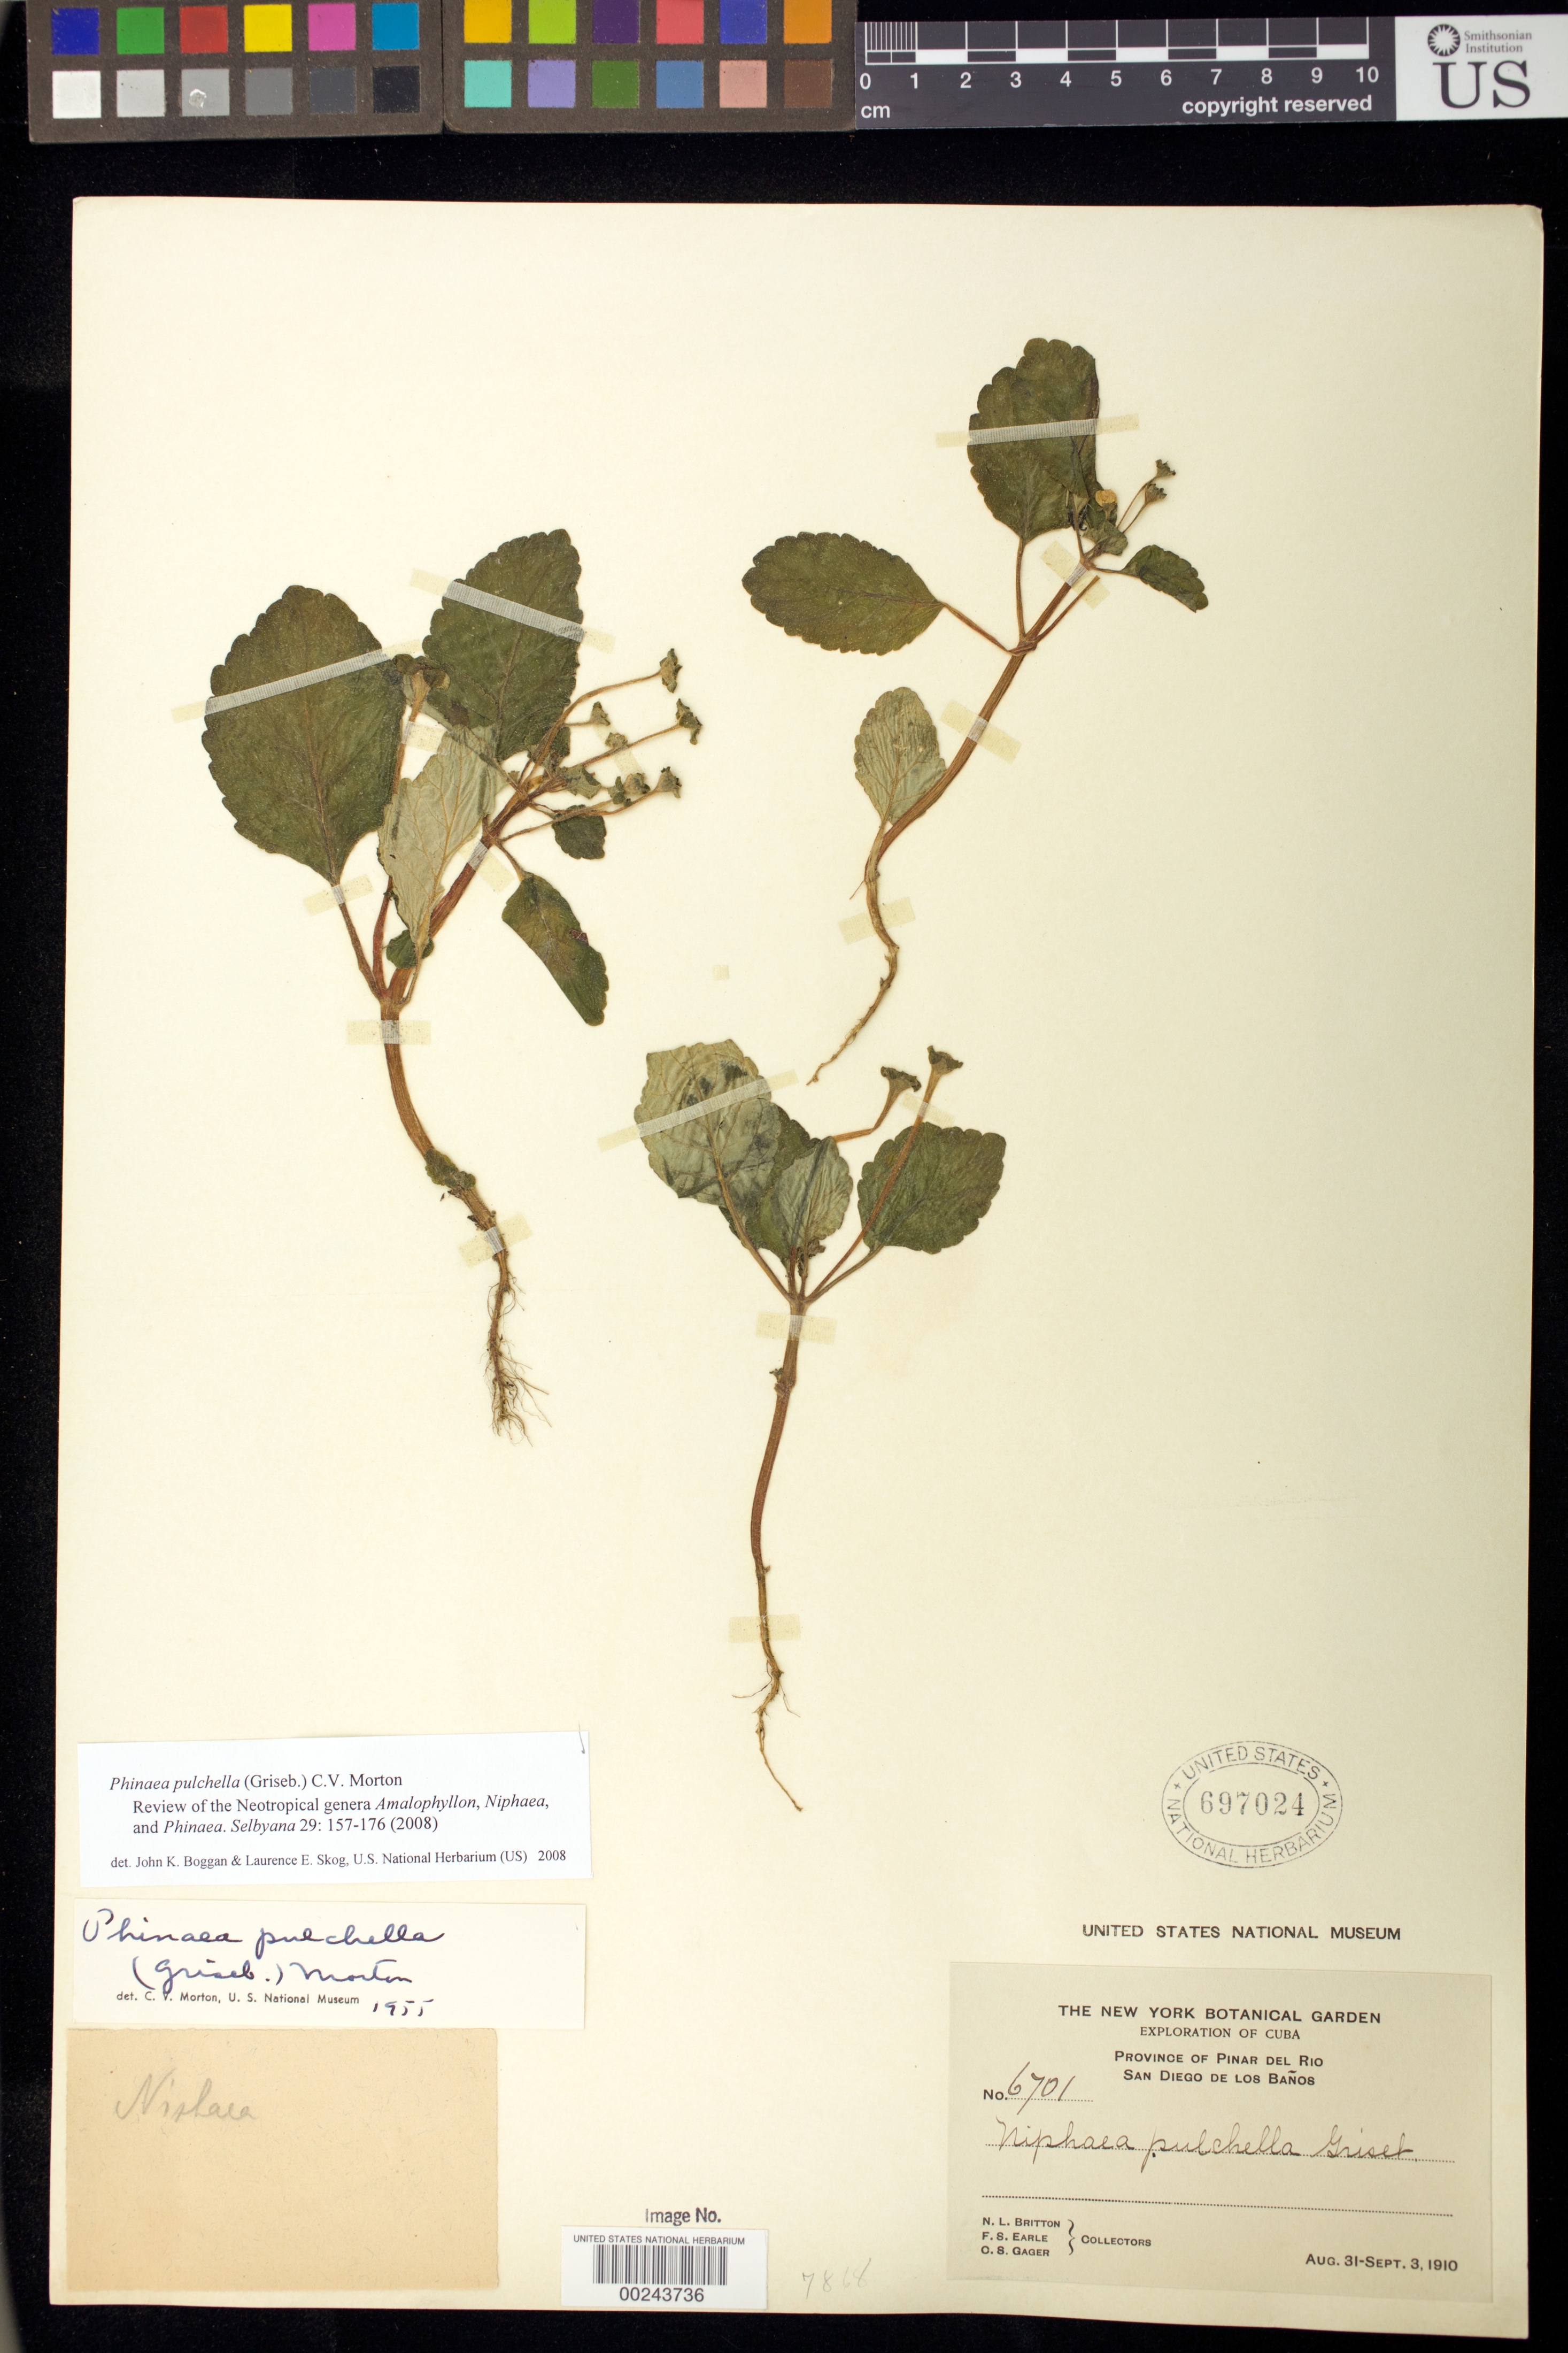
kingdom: Plantae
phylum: Tracheophyta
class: Magnoliopsida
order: Lamiales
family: Gesneriaceae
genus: Phinaea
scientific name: Phinaea pulchella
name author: (Griseb.) C.V. Morton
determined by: Boggan, J. K.; Skog, L. E.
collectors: N. Britton, F. S. Earle & C. Gager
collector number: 6701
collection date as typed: Aug-Sep 1910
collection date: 1910-08/1910-09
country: Cuba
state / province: Pinar del Rio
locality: Province of Pinar del Rio, San Diego de los Baños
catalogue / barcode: US 697024